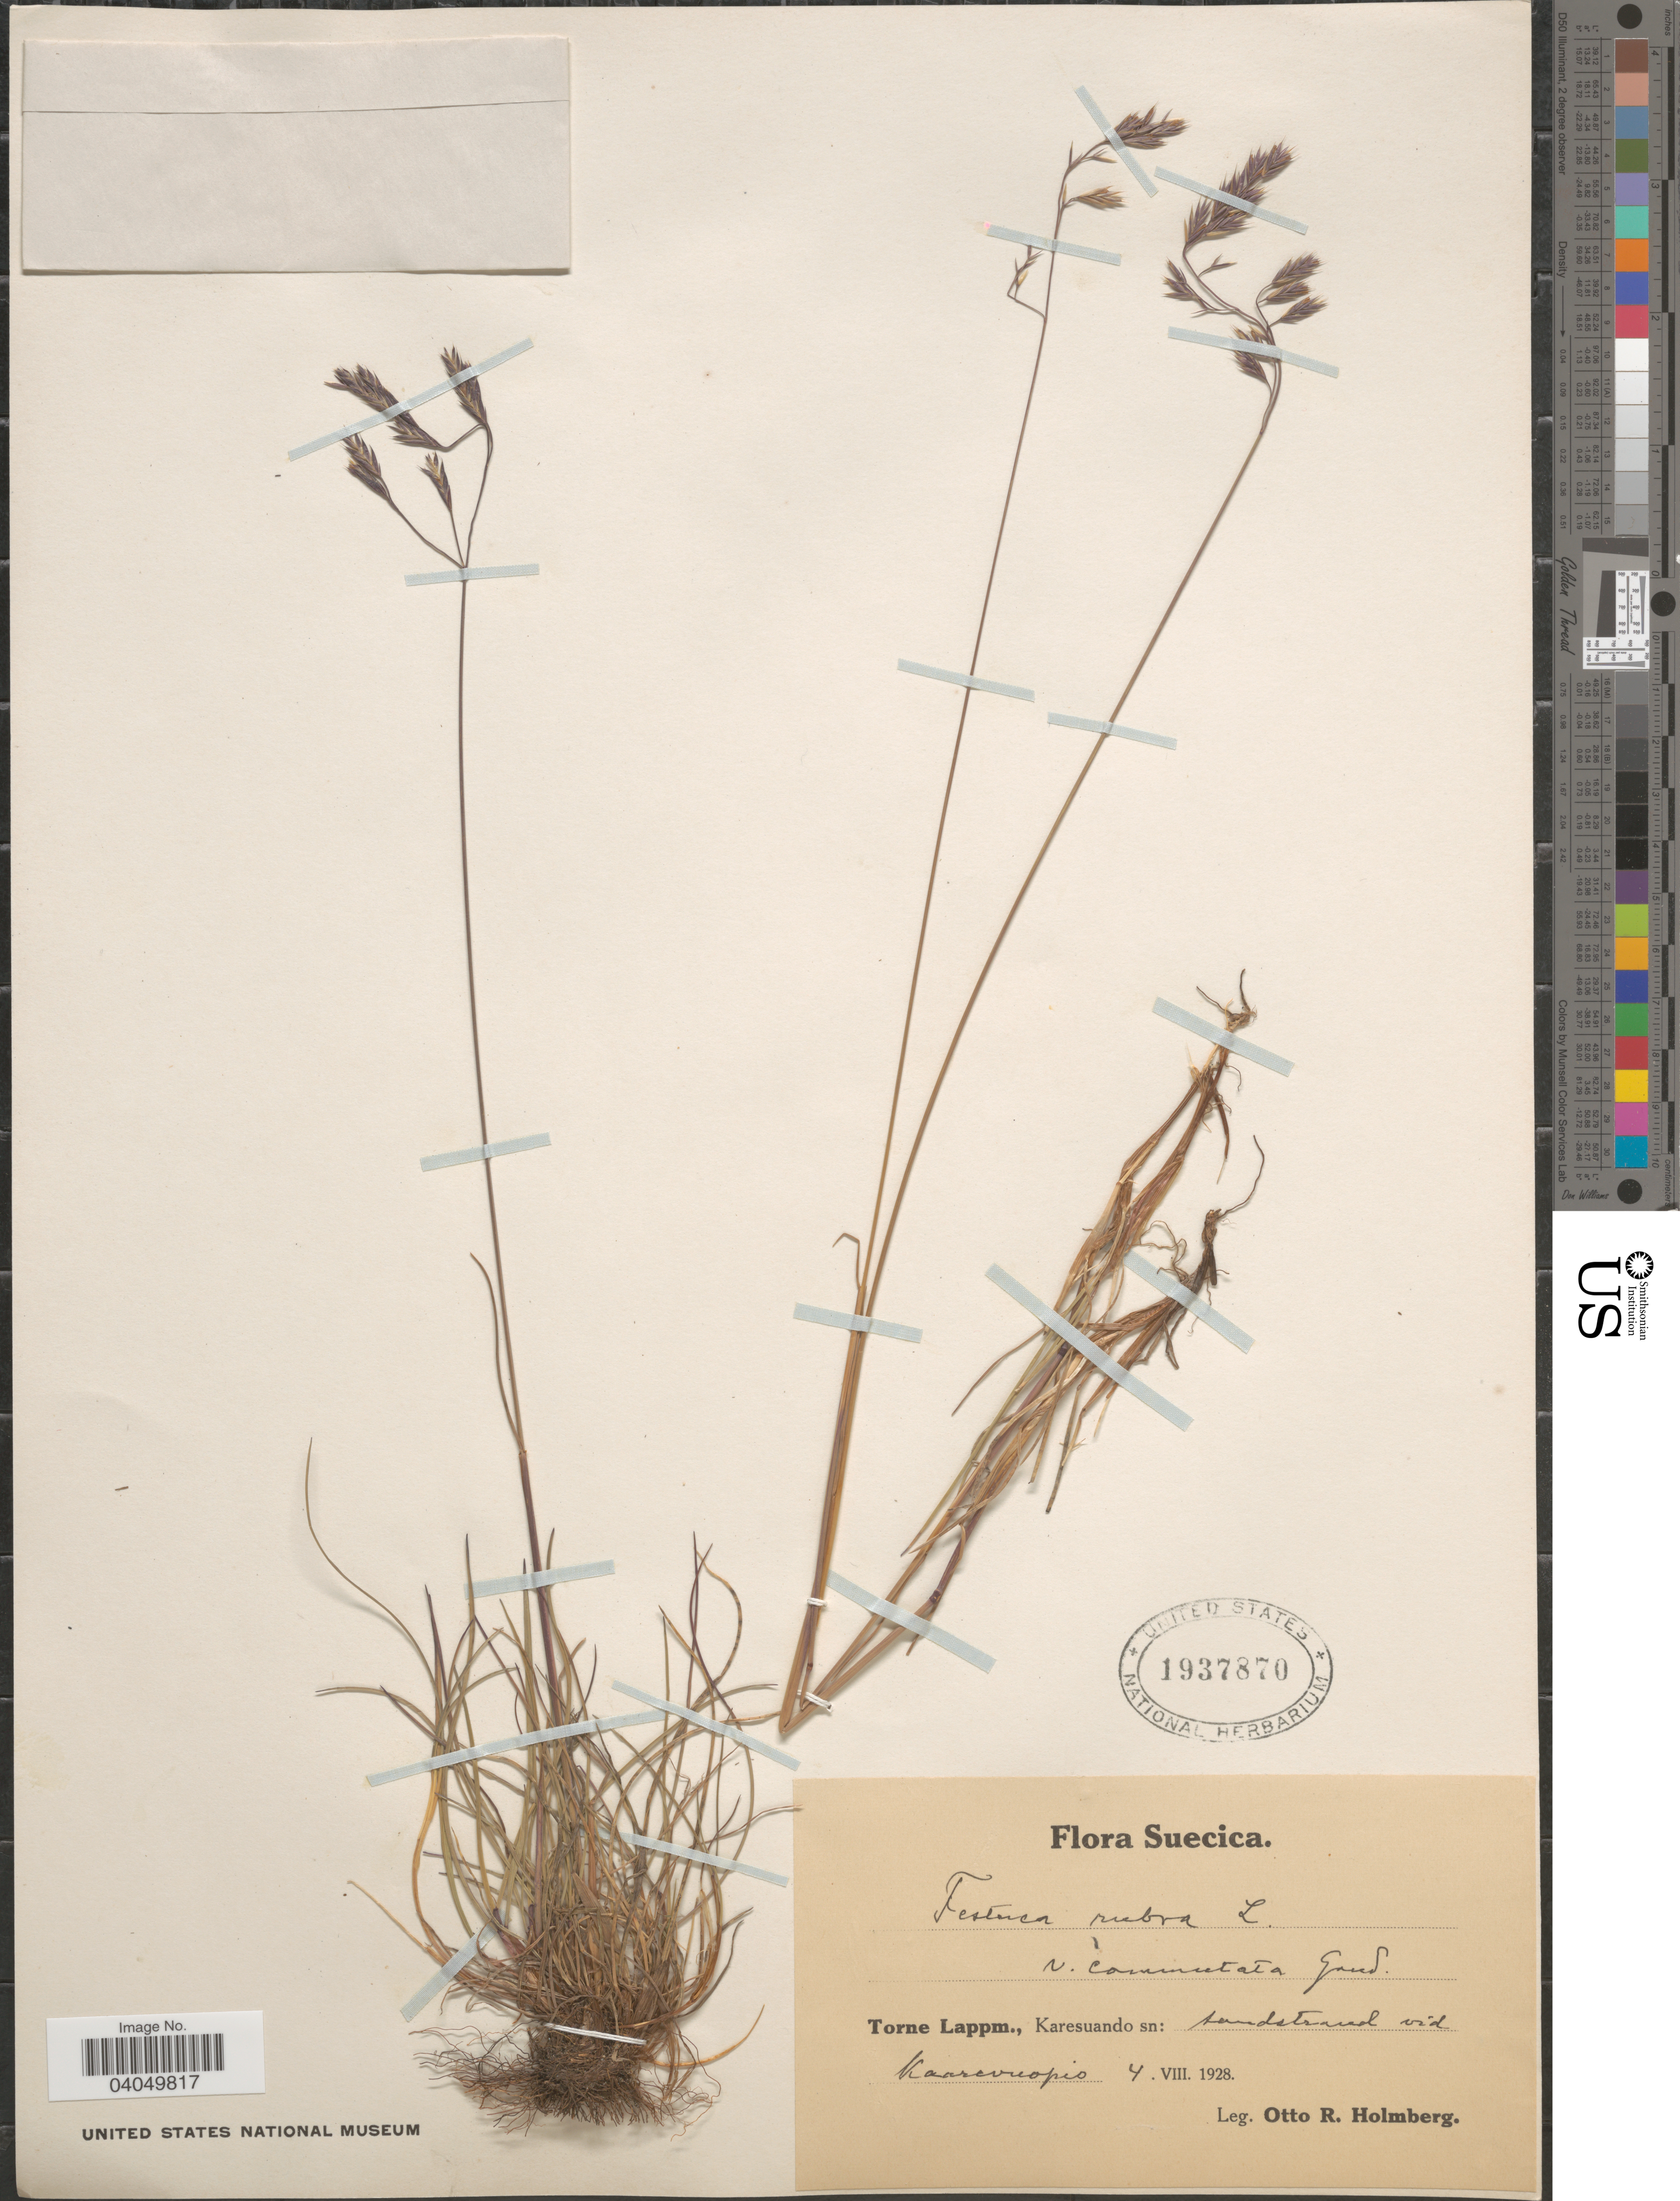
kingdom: Plantae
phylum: Tracheophyta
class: Liliopsida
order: Poales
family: Poaceae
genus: Festuca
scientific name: Festuca rubra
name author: L.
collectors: O. Holmberg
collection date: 1928-08-04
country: Sweden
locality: Suecica. Torne Lappm., Karesuando sn: sandstrand vid Kaarevuopio.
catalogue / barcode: US 1937870